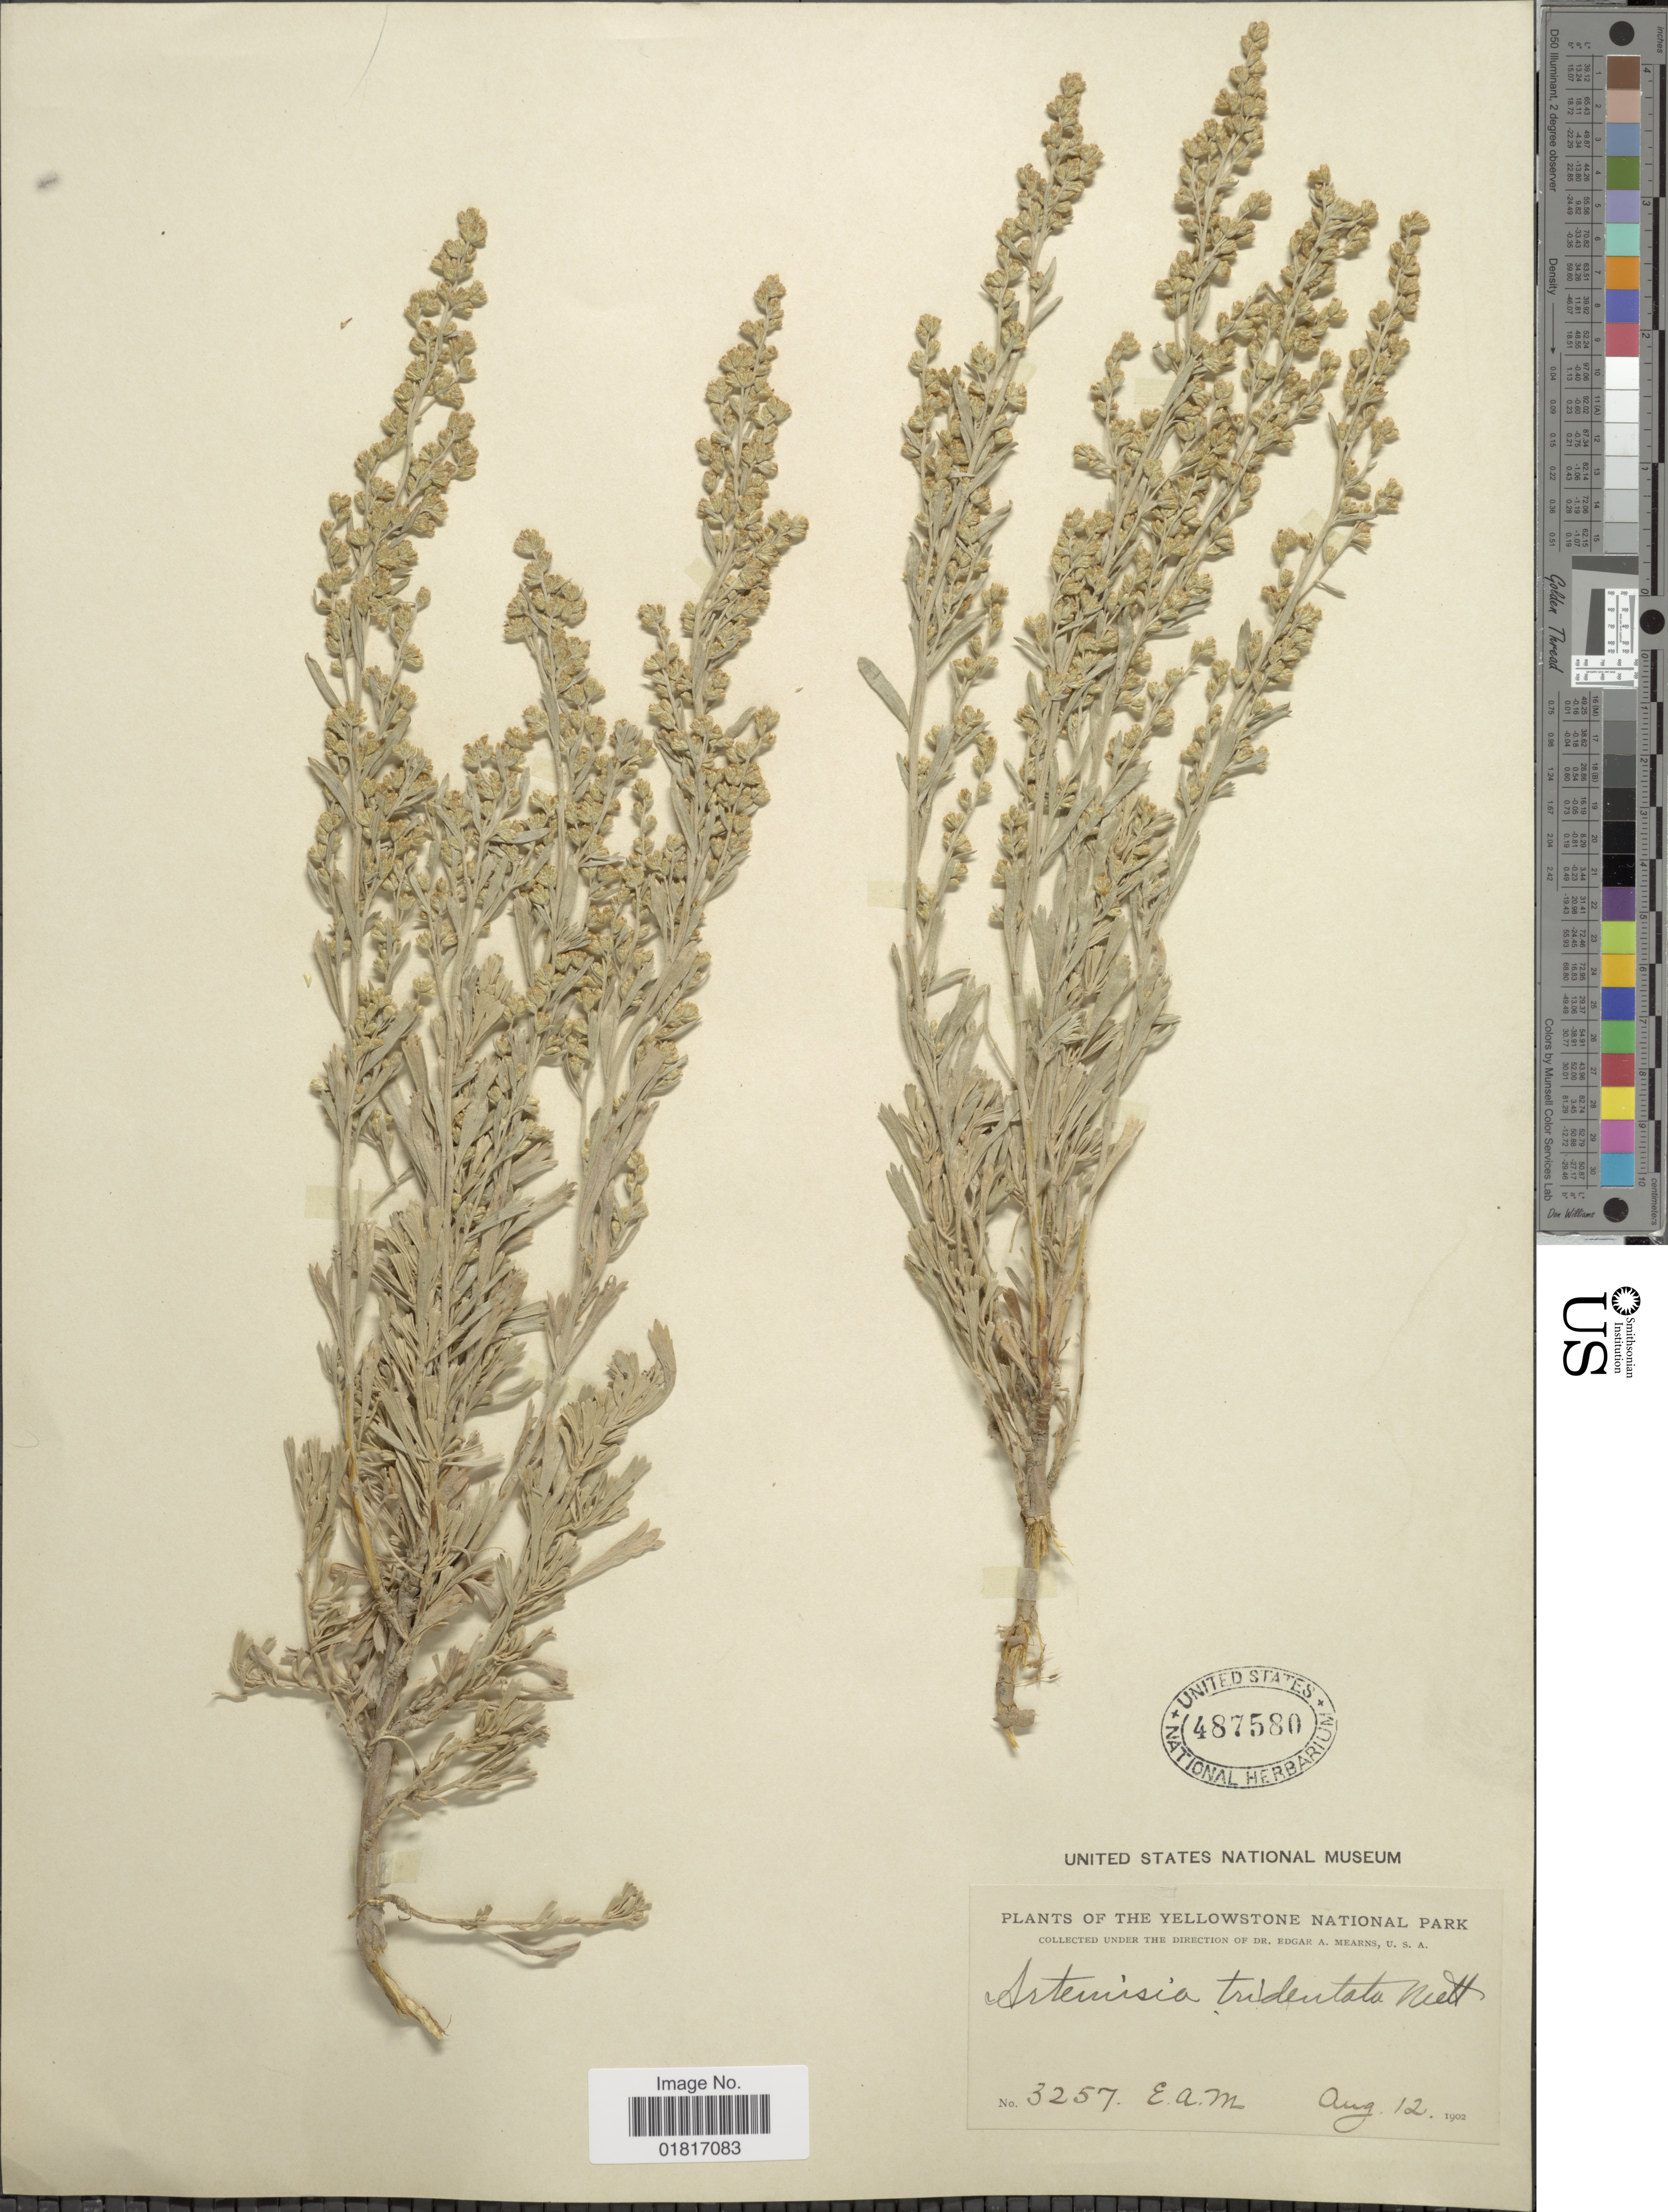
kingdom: Plantae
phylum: Tracheophyta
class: Magnoliopsida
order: Asterales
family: Asteraceae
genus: Artemisia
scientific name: Artemisia tridentata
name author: Nutt.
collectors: E. A. Mearns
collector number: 3257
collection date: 1902-08-12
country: United States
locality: The Yellowstone National Park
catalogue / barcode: US 487580